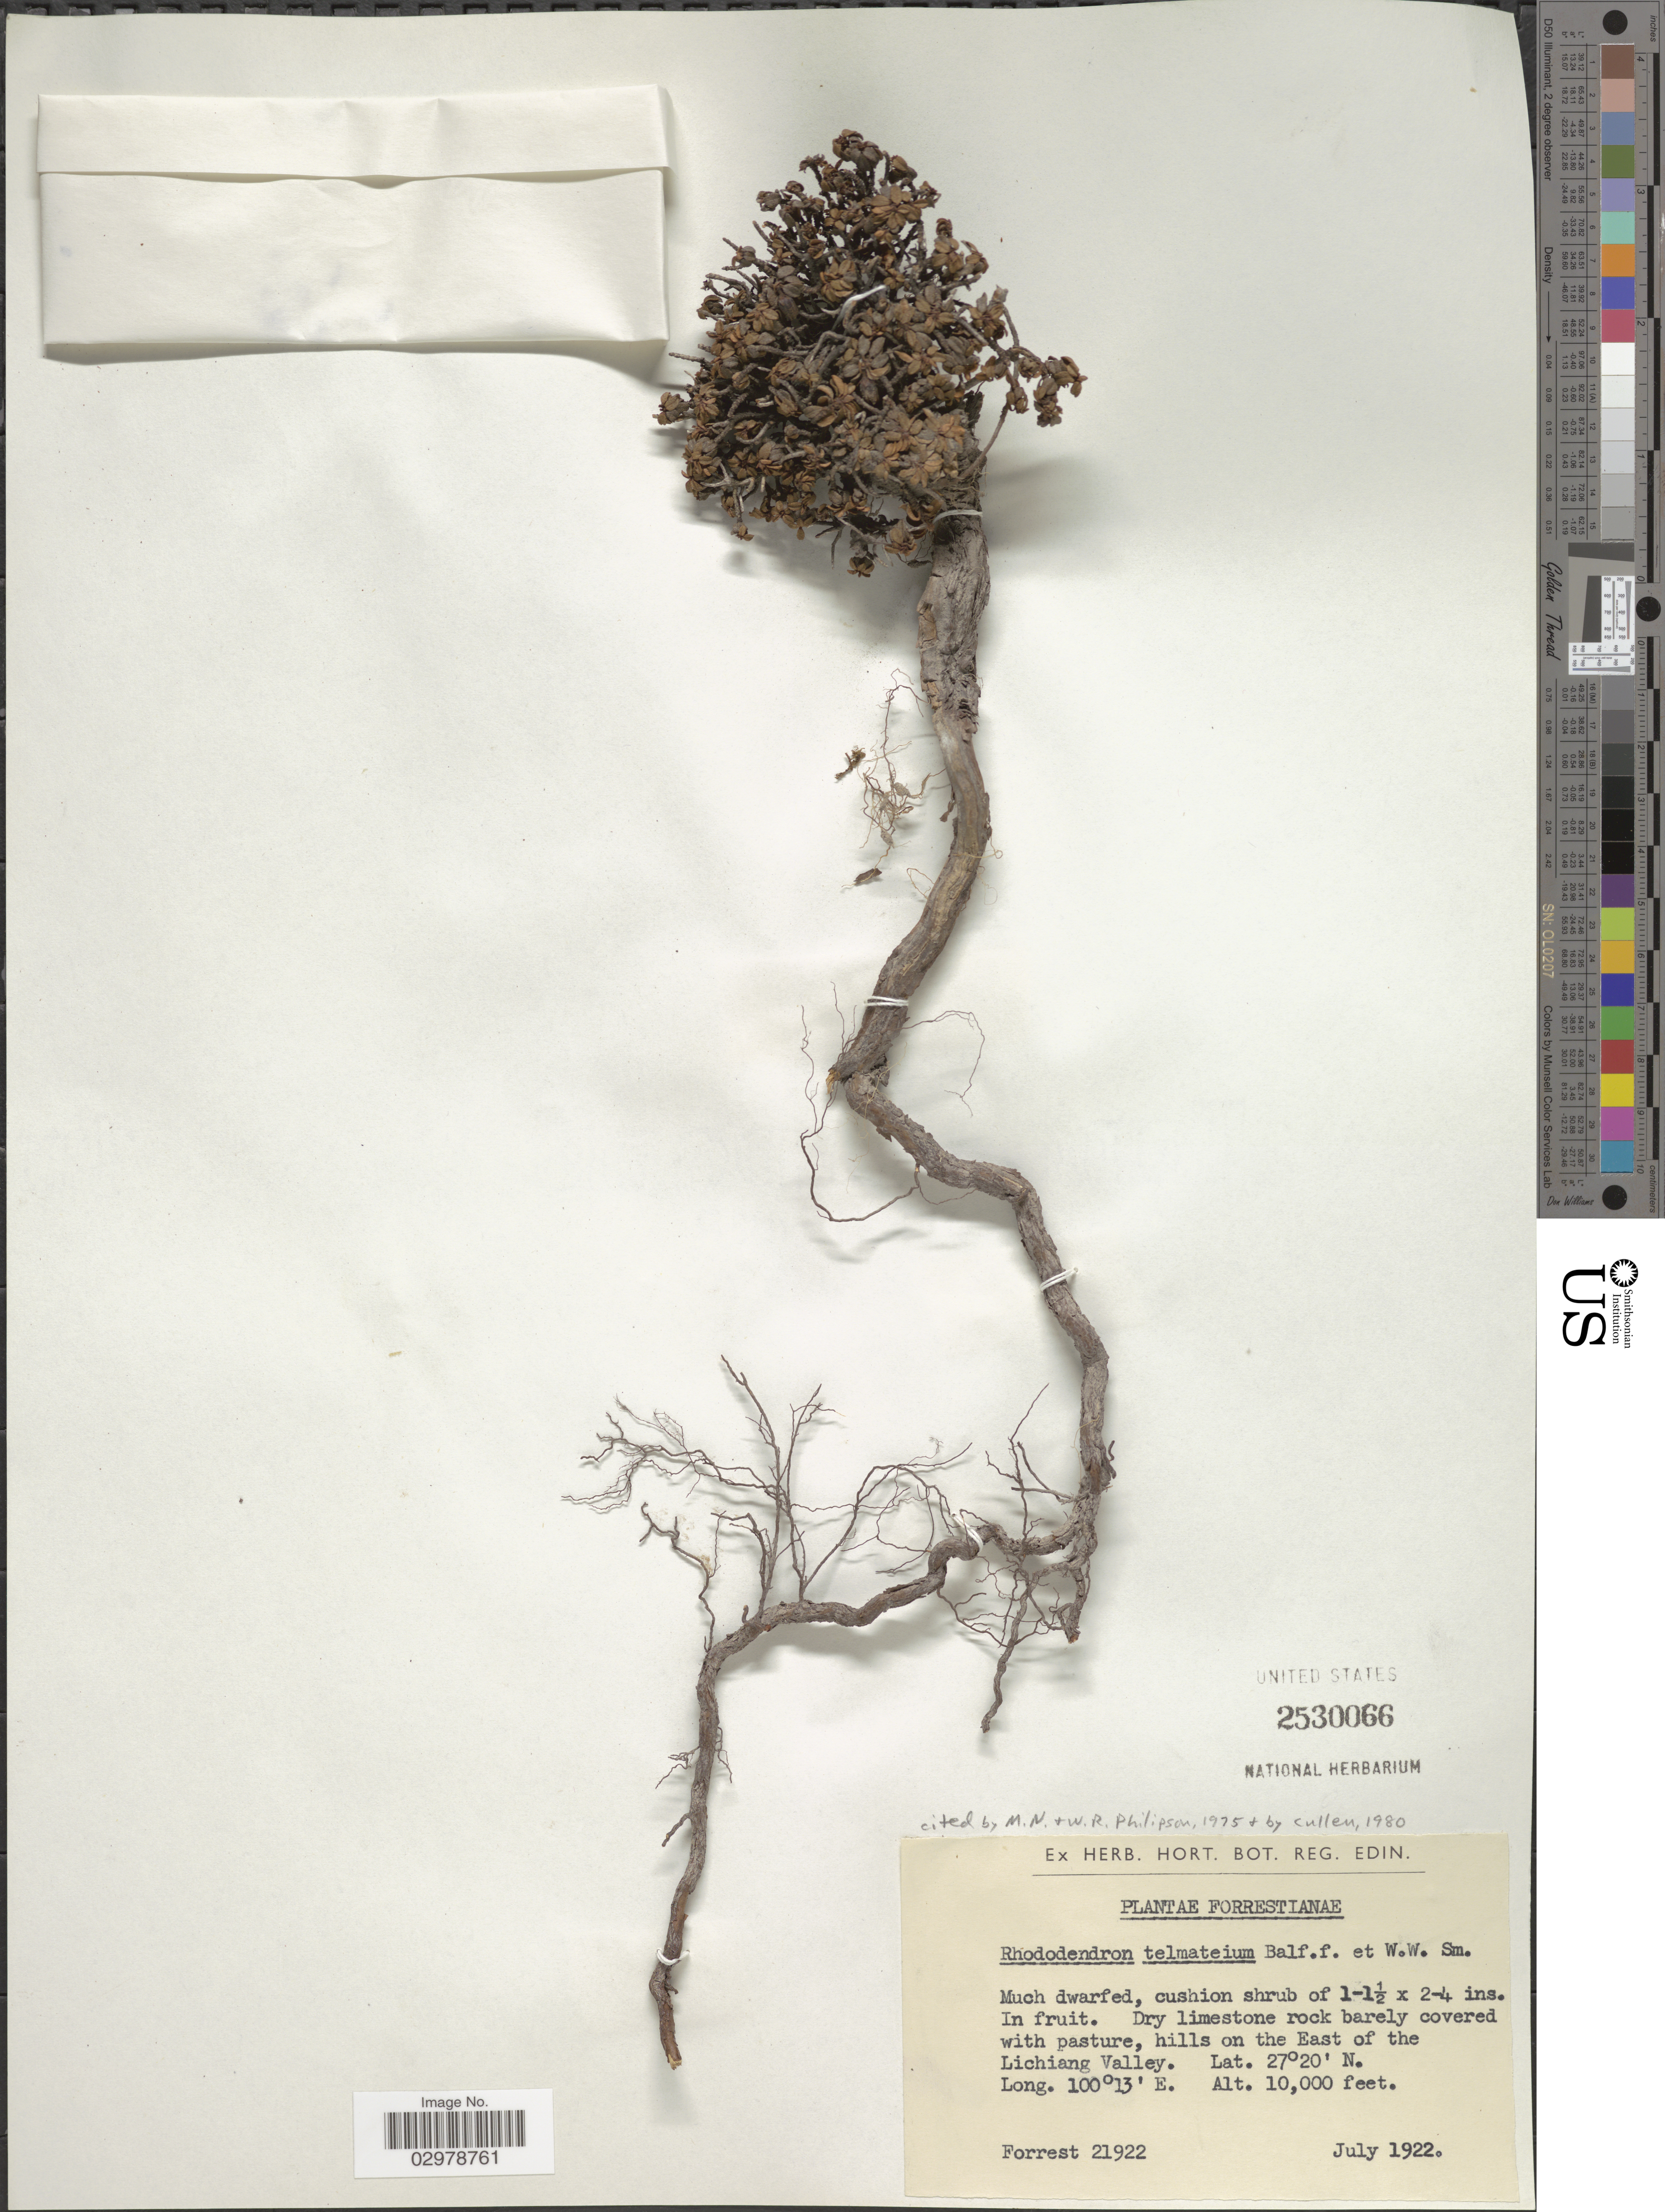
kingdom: Plantae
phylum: Tracheophyta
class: Magnoliopsida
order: Ericales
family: Ericaceae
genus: Rhododendron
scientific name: Rhododendron telmateium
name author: Balf. f. & W.W. Sm.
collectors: -. Forrest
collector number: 21922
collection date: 1922-07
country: China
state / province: Yunnan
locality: Hills on the East of the Lichiang Valley.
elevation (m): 3048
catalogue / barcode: US 2530066